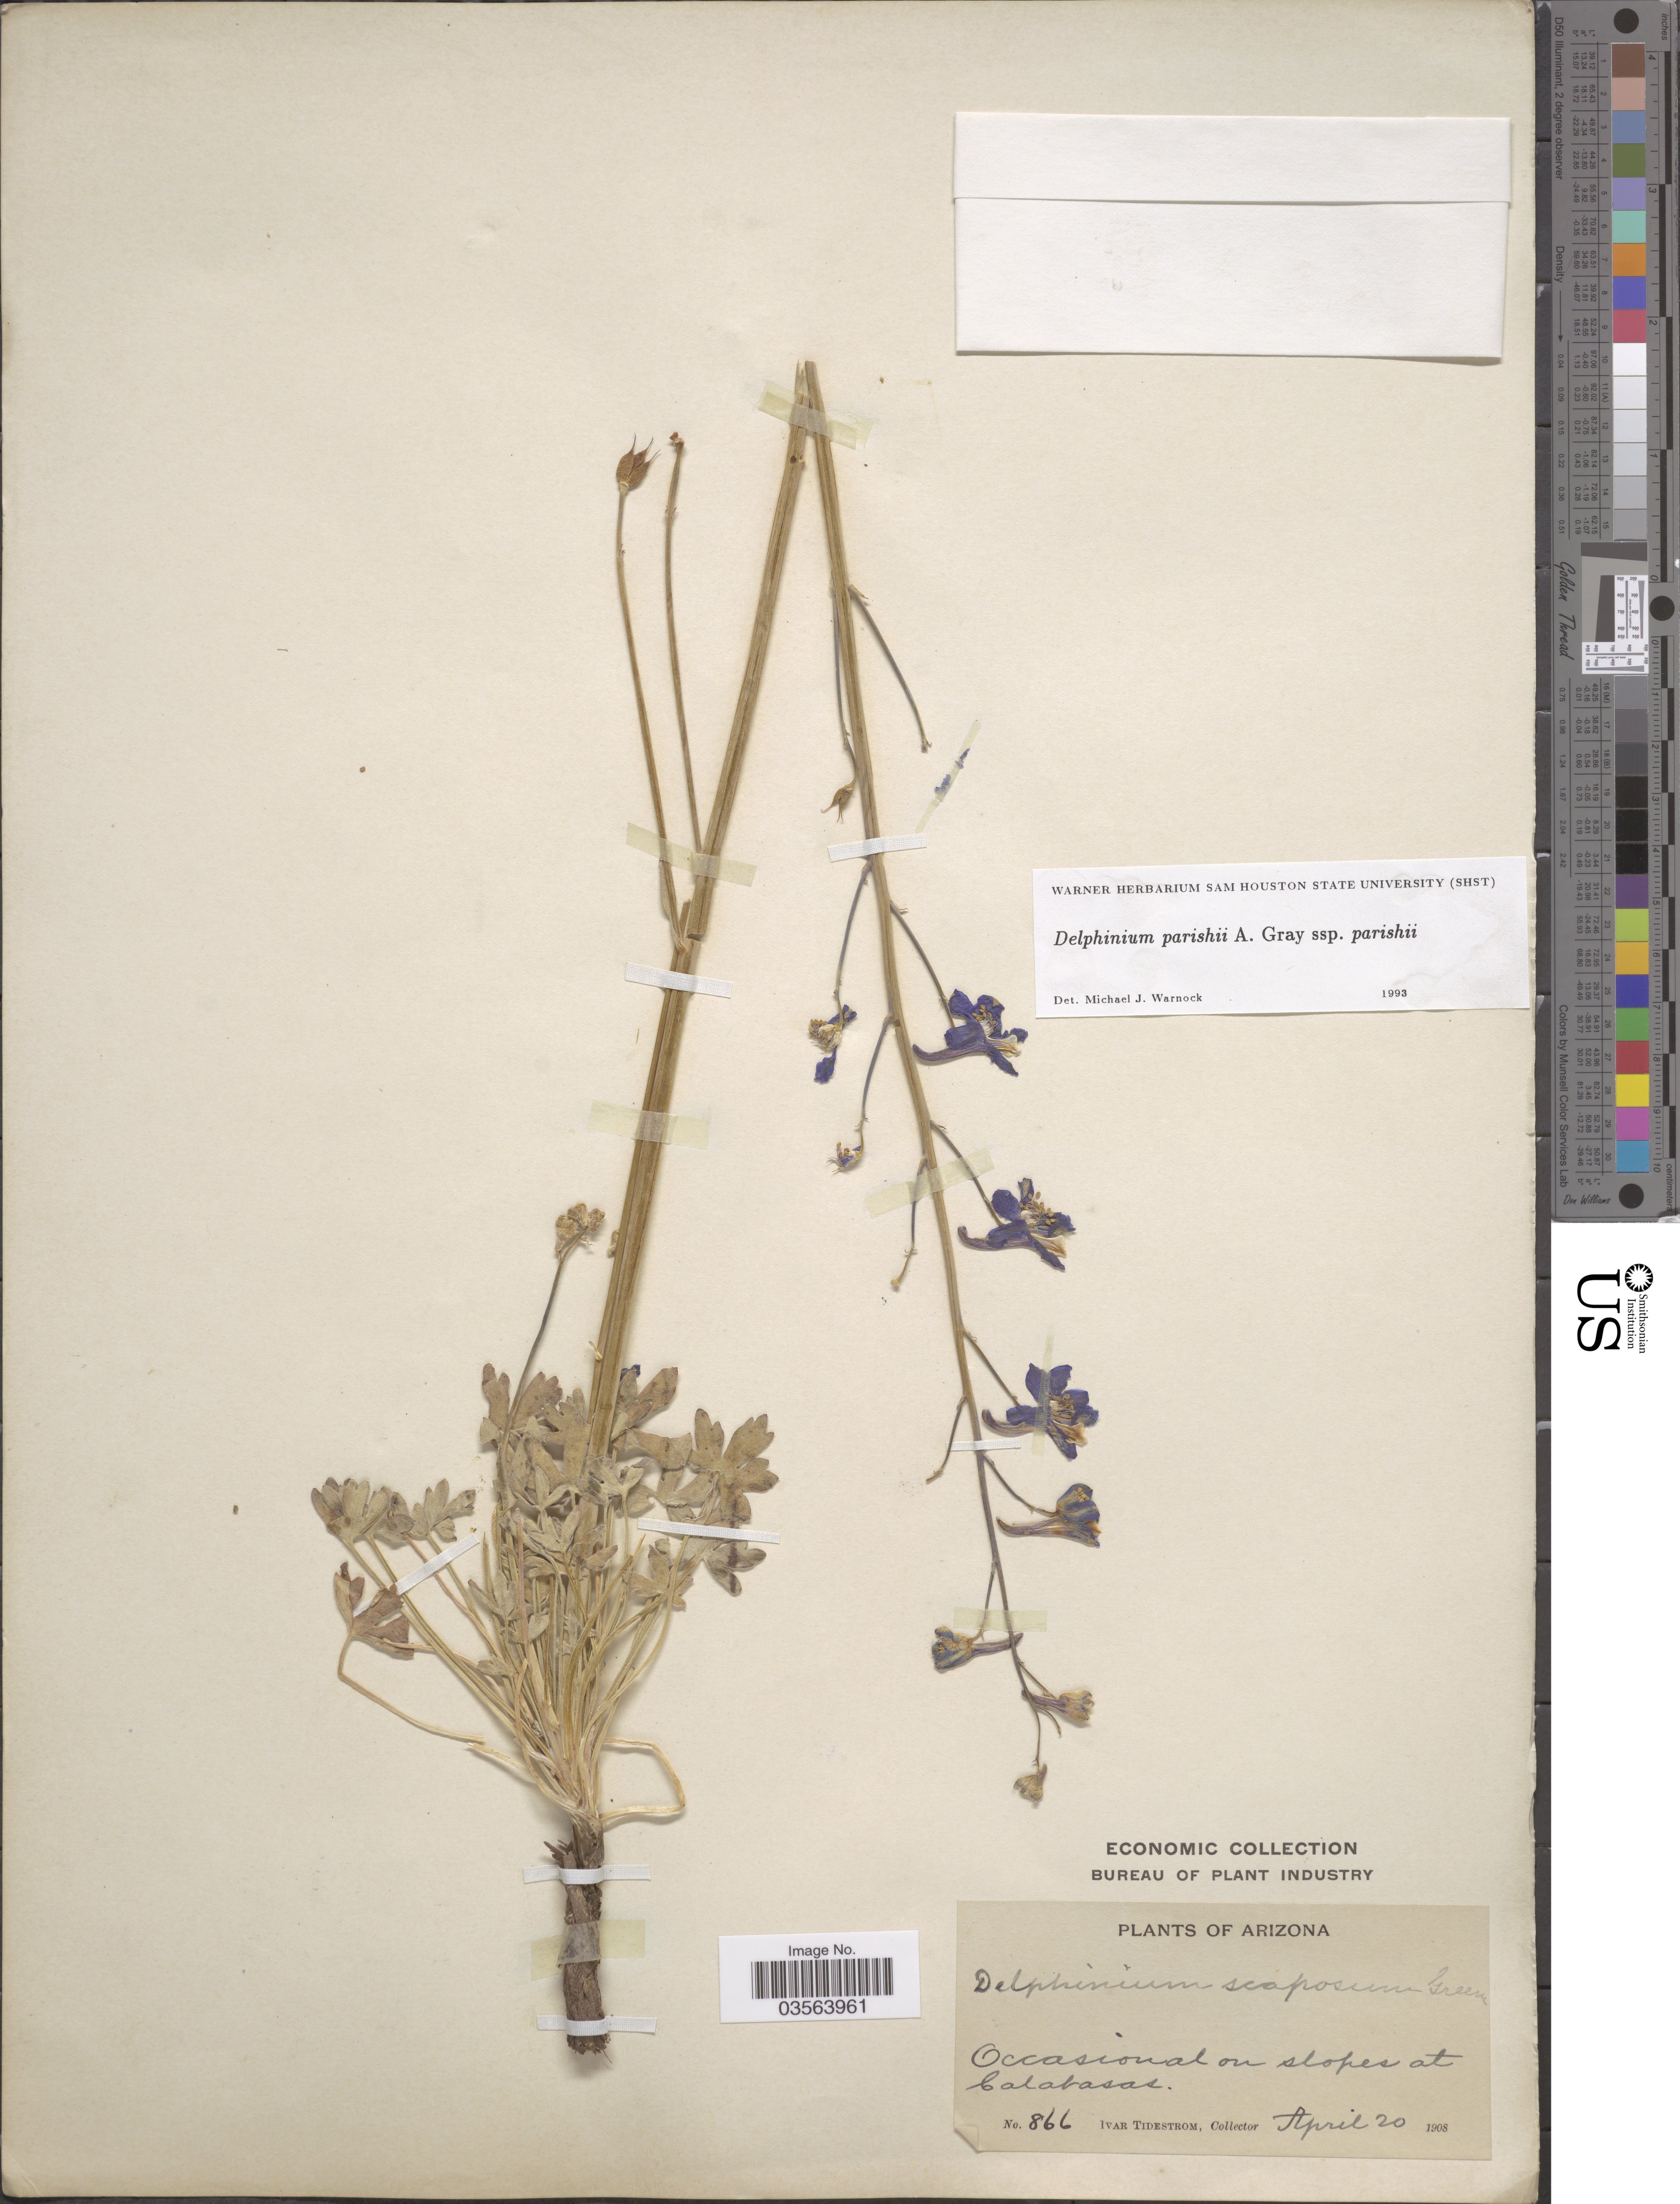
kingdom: Plantae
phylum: Tracheophyta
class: Magnoliopsida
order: Ranunculales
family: Ranunculaceae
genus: Delphinium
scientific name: Delphinium parishii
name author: A. Gray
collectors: I. F. Tidestrom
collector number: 866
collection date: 1908-04-20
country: United States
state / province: Arizona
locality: Occasional on slopes at Calabasas.